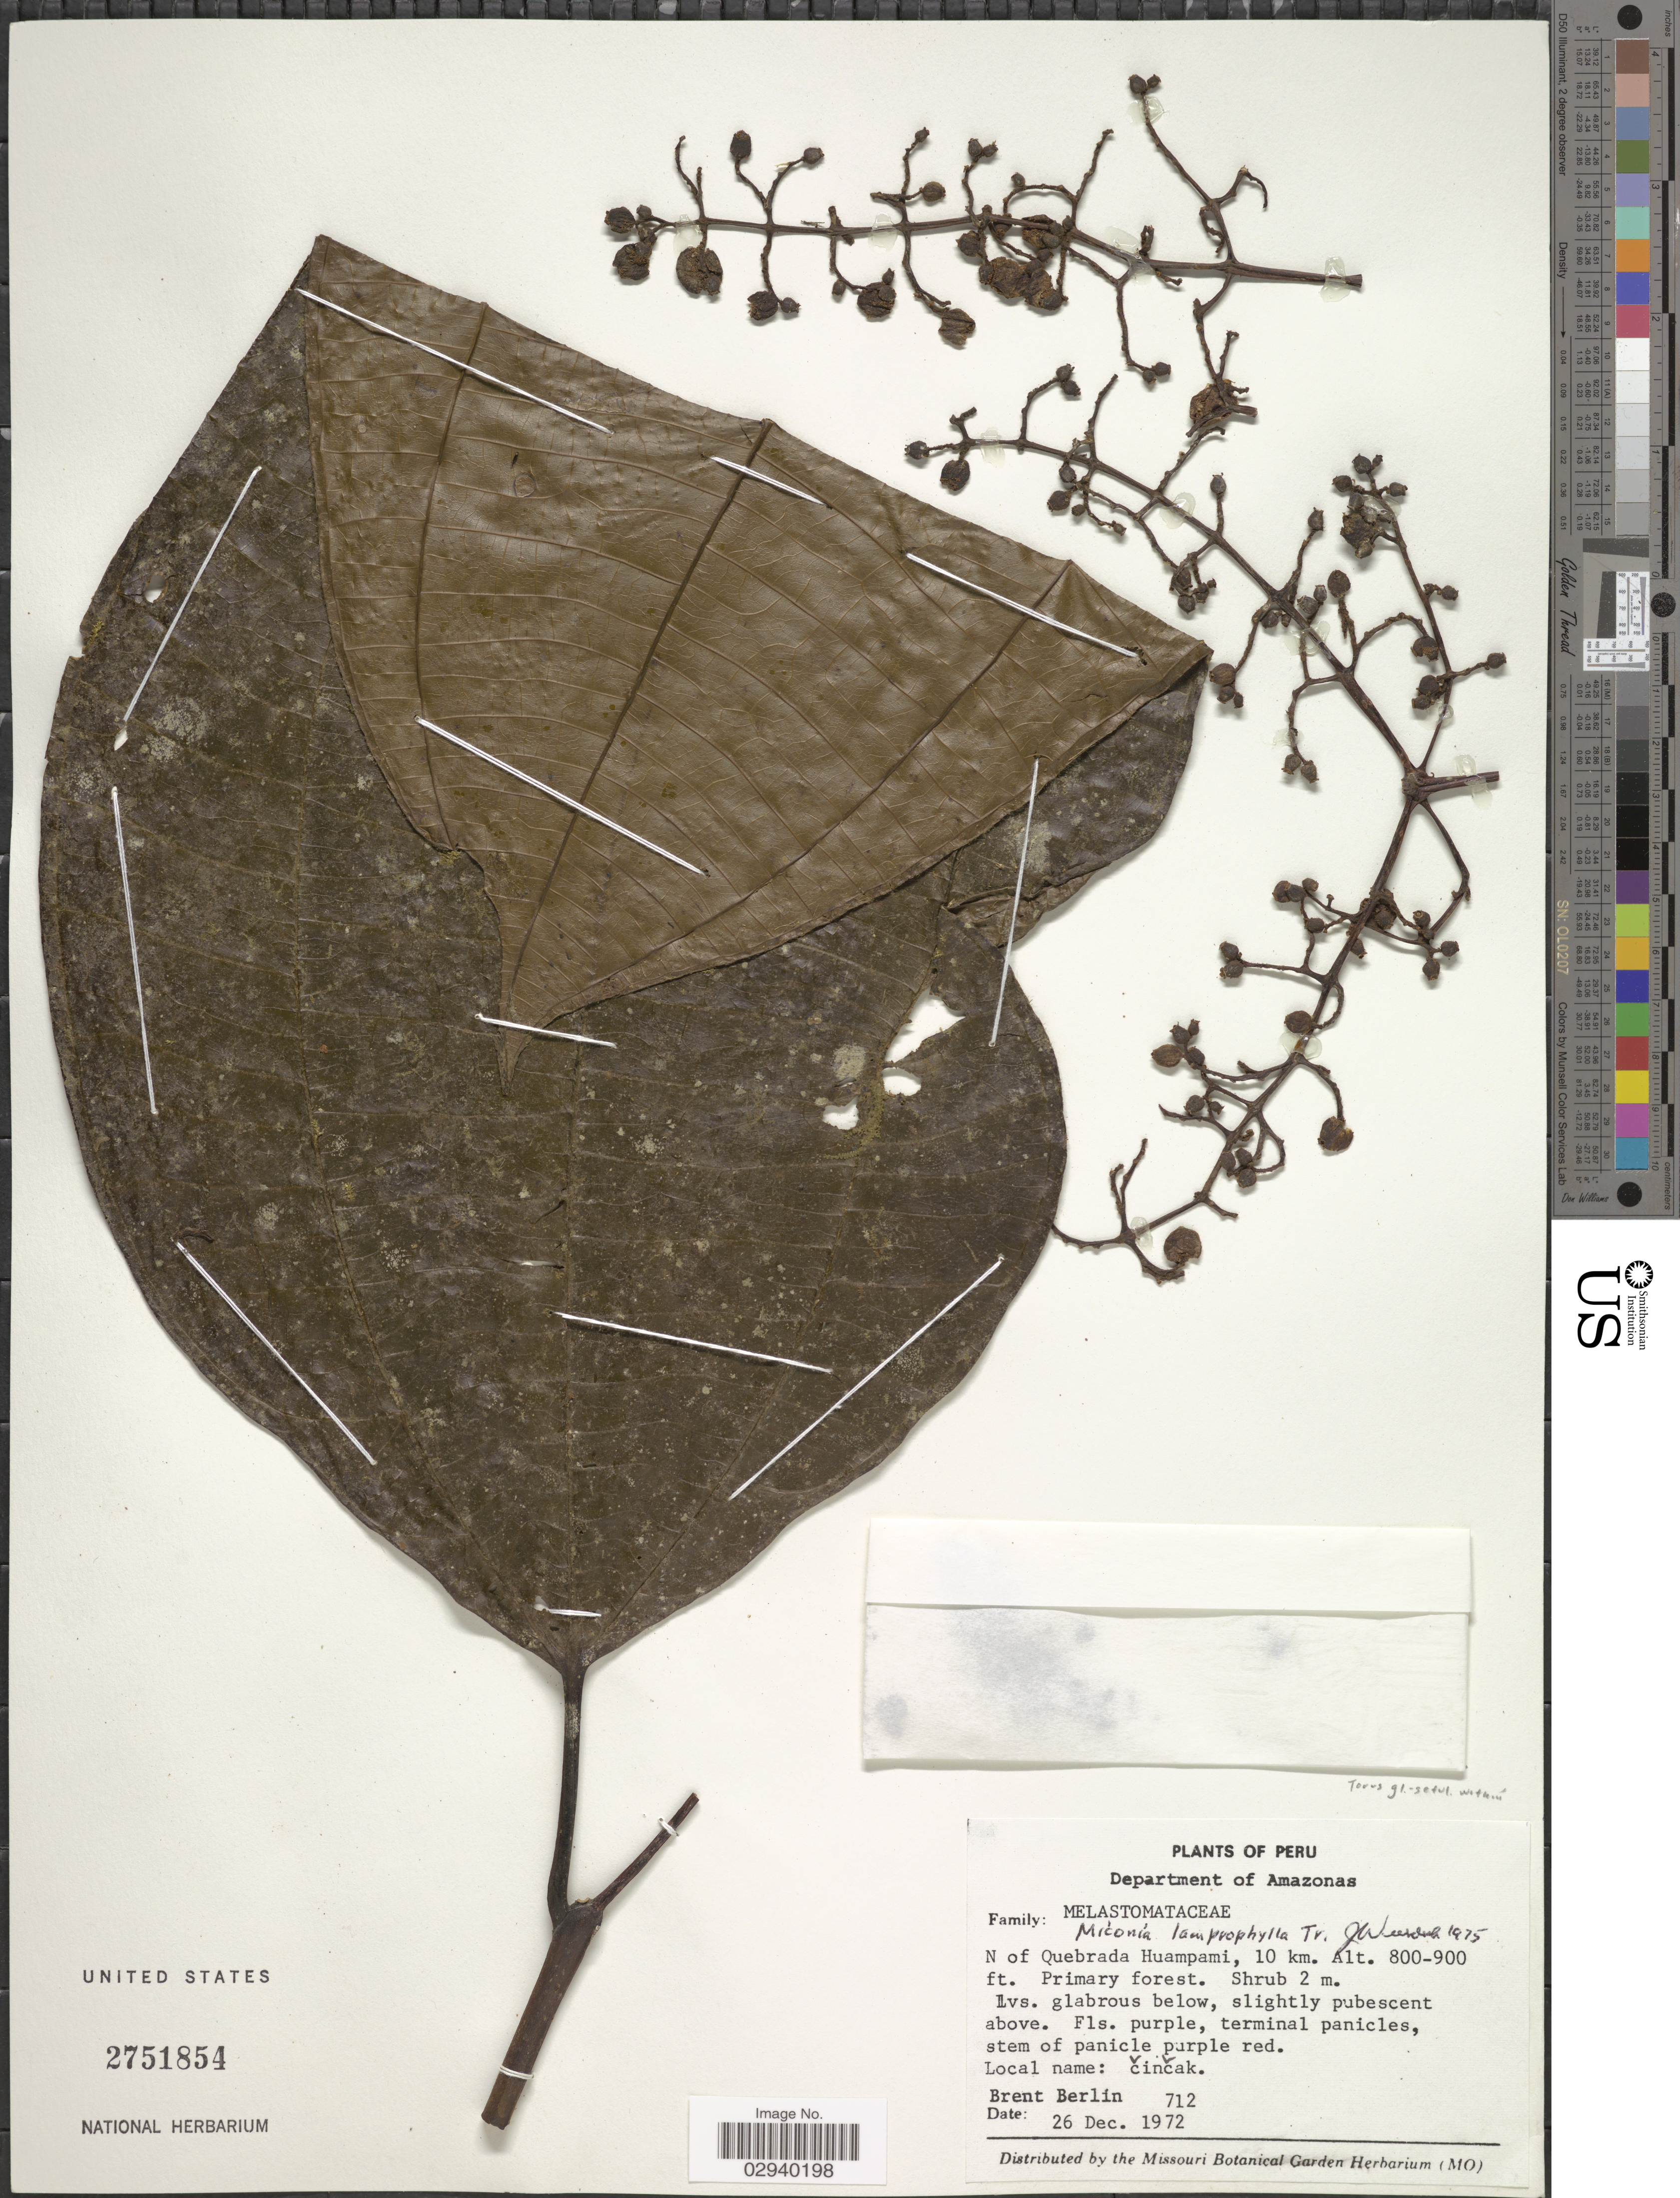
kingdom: Plantae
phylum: Tracheophyta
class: Magnoliopsida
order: Myrtales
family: Melastomataceae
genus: Miconia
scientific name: Miconia lamprophylla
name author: Triana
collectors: B. Berlin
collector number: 712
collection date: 1972-12-26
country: Peru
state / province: Amazonas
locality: Department of Amazonas. N of Quebrada Huampami, 10 km.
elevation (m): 244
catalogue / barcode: US 2751854